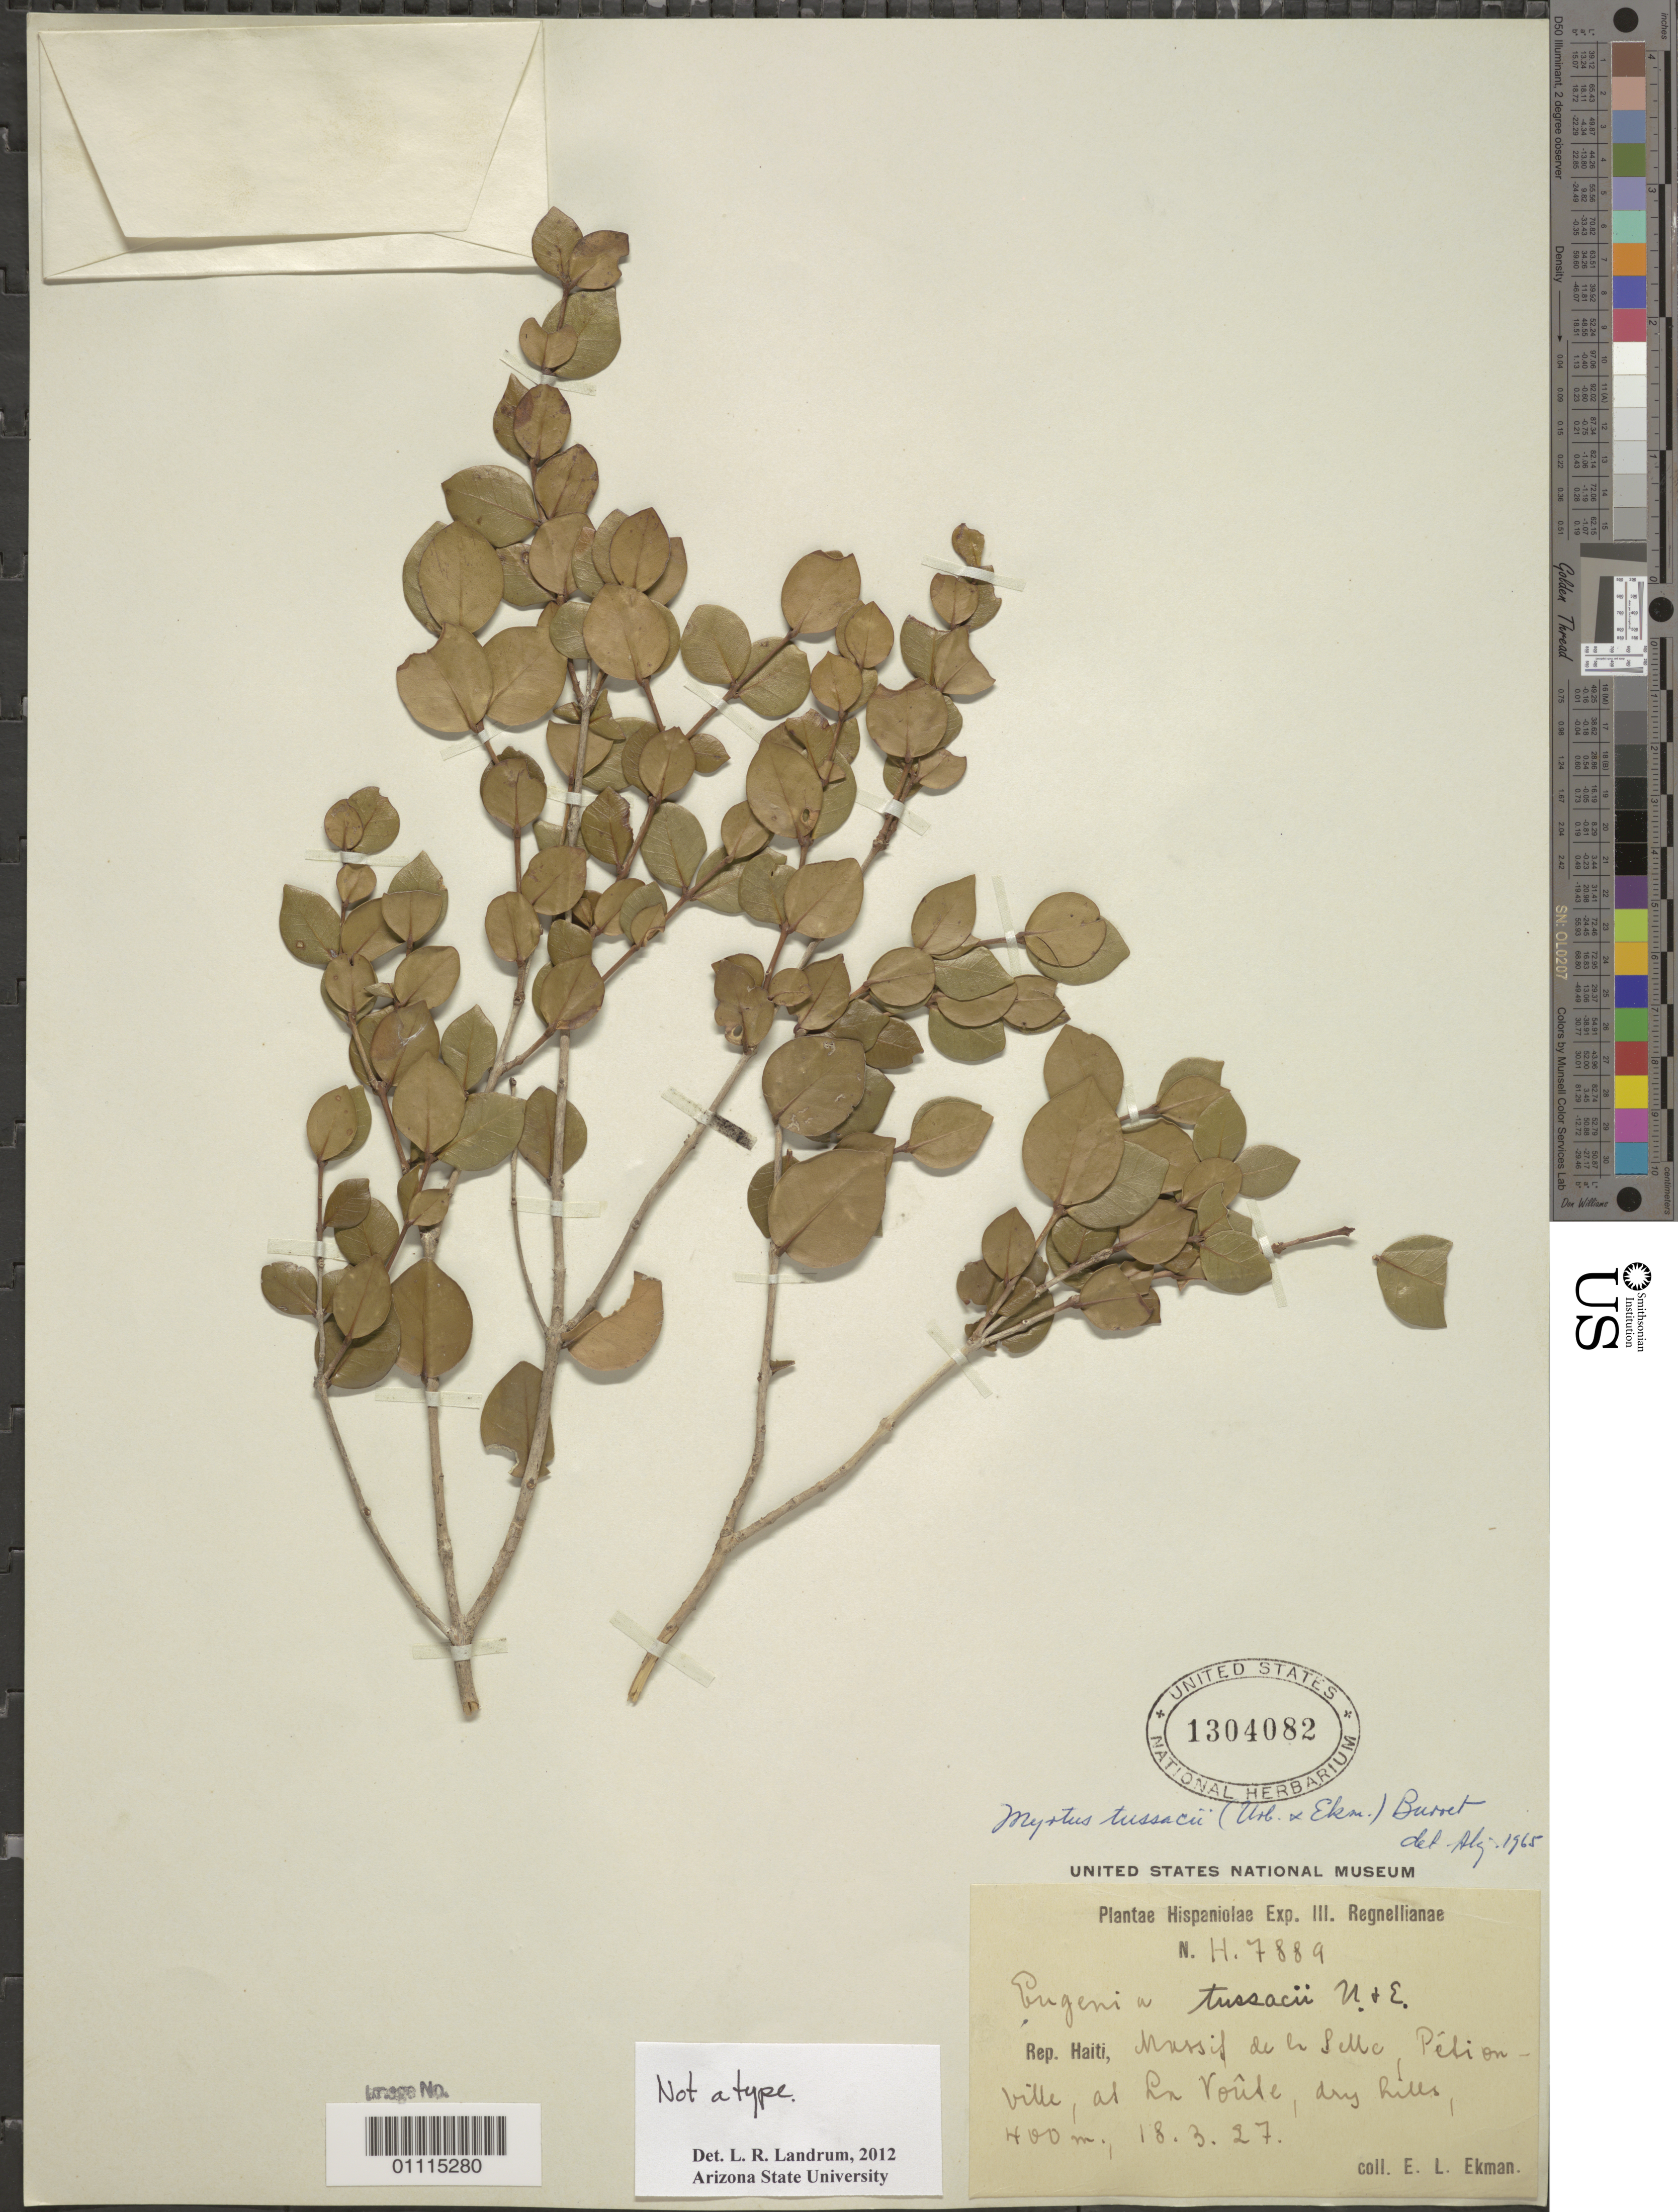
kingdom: Plantae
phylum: Tracheophyta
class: Magnoliopsida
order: Myrtales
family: Myrtaceae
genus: Eugenia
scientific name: Eugenia tussacii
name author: Urb. ex Ekman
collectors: E. L. Ekman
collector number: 7889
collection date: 1927-03-18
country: Haiti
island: Hispaniola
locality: Massif de la Selle, Pétionville, at Ln. Voûte.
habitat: Dry hills.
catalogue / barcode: US 1304082